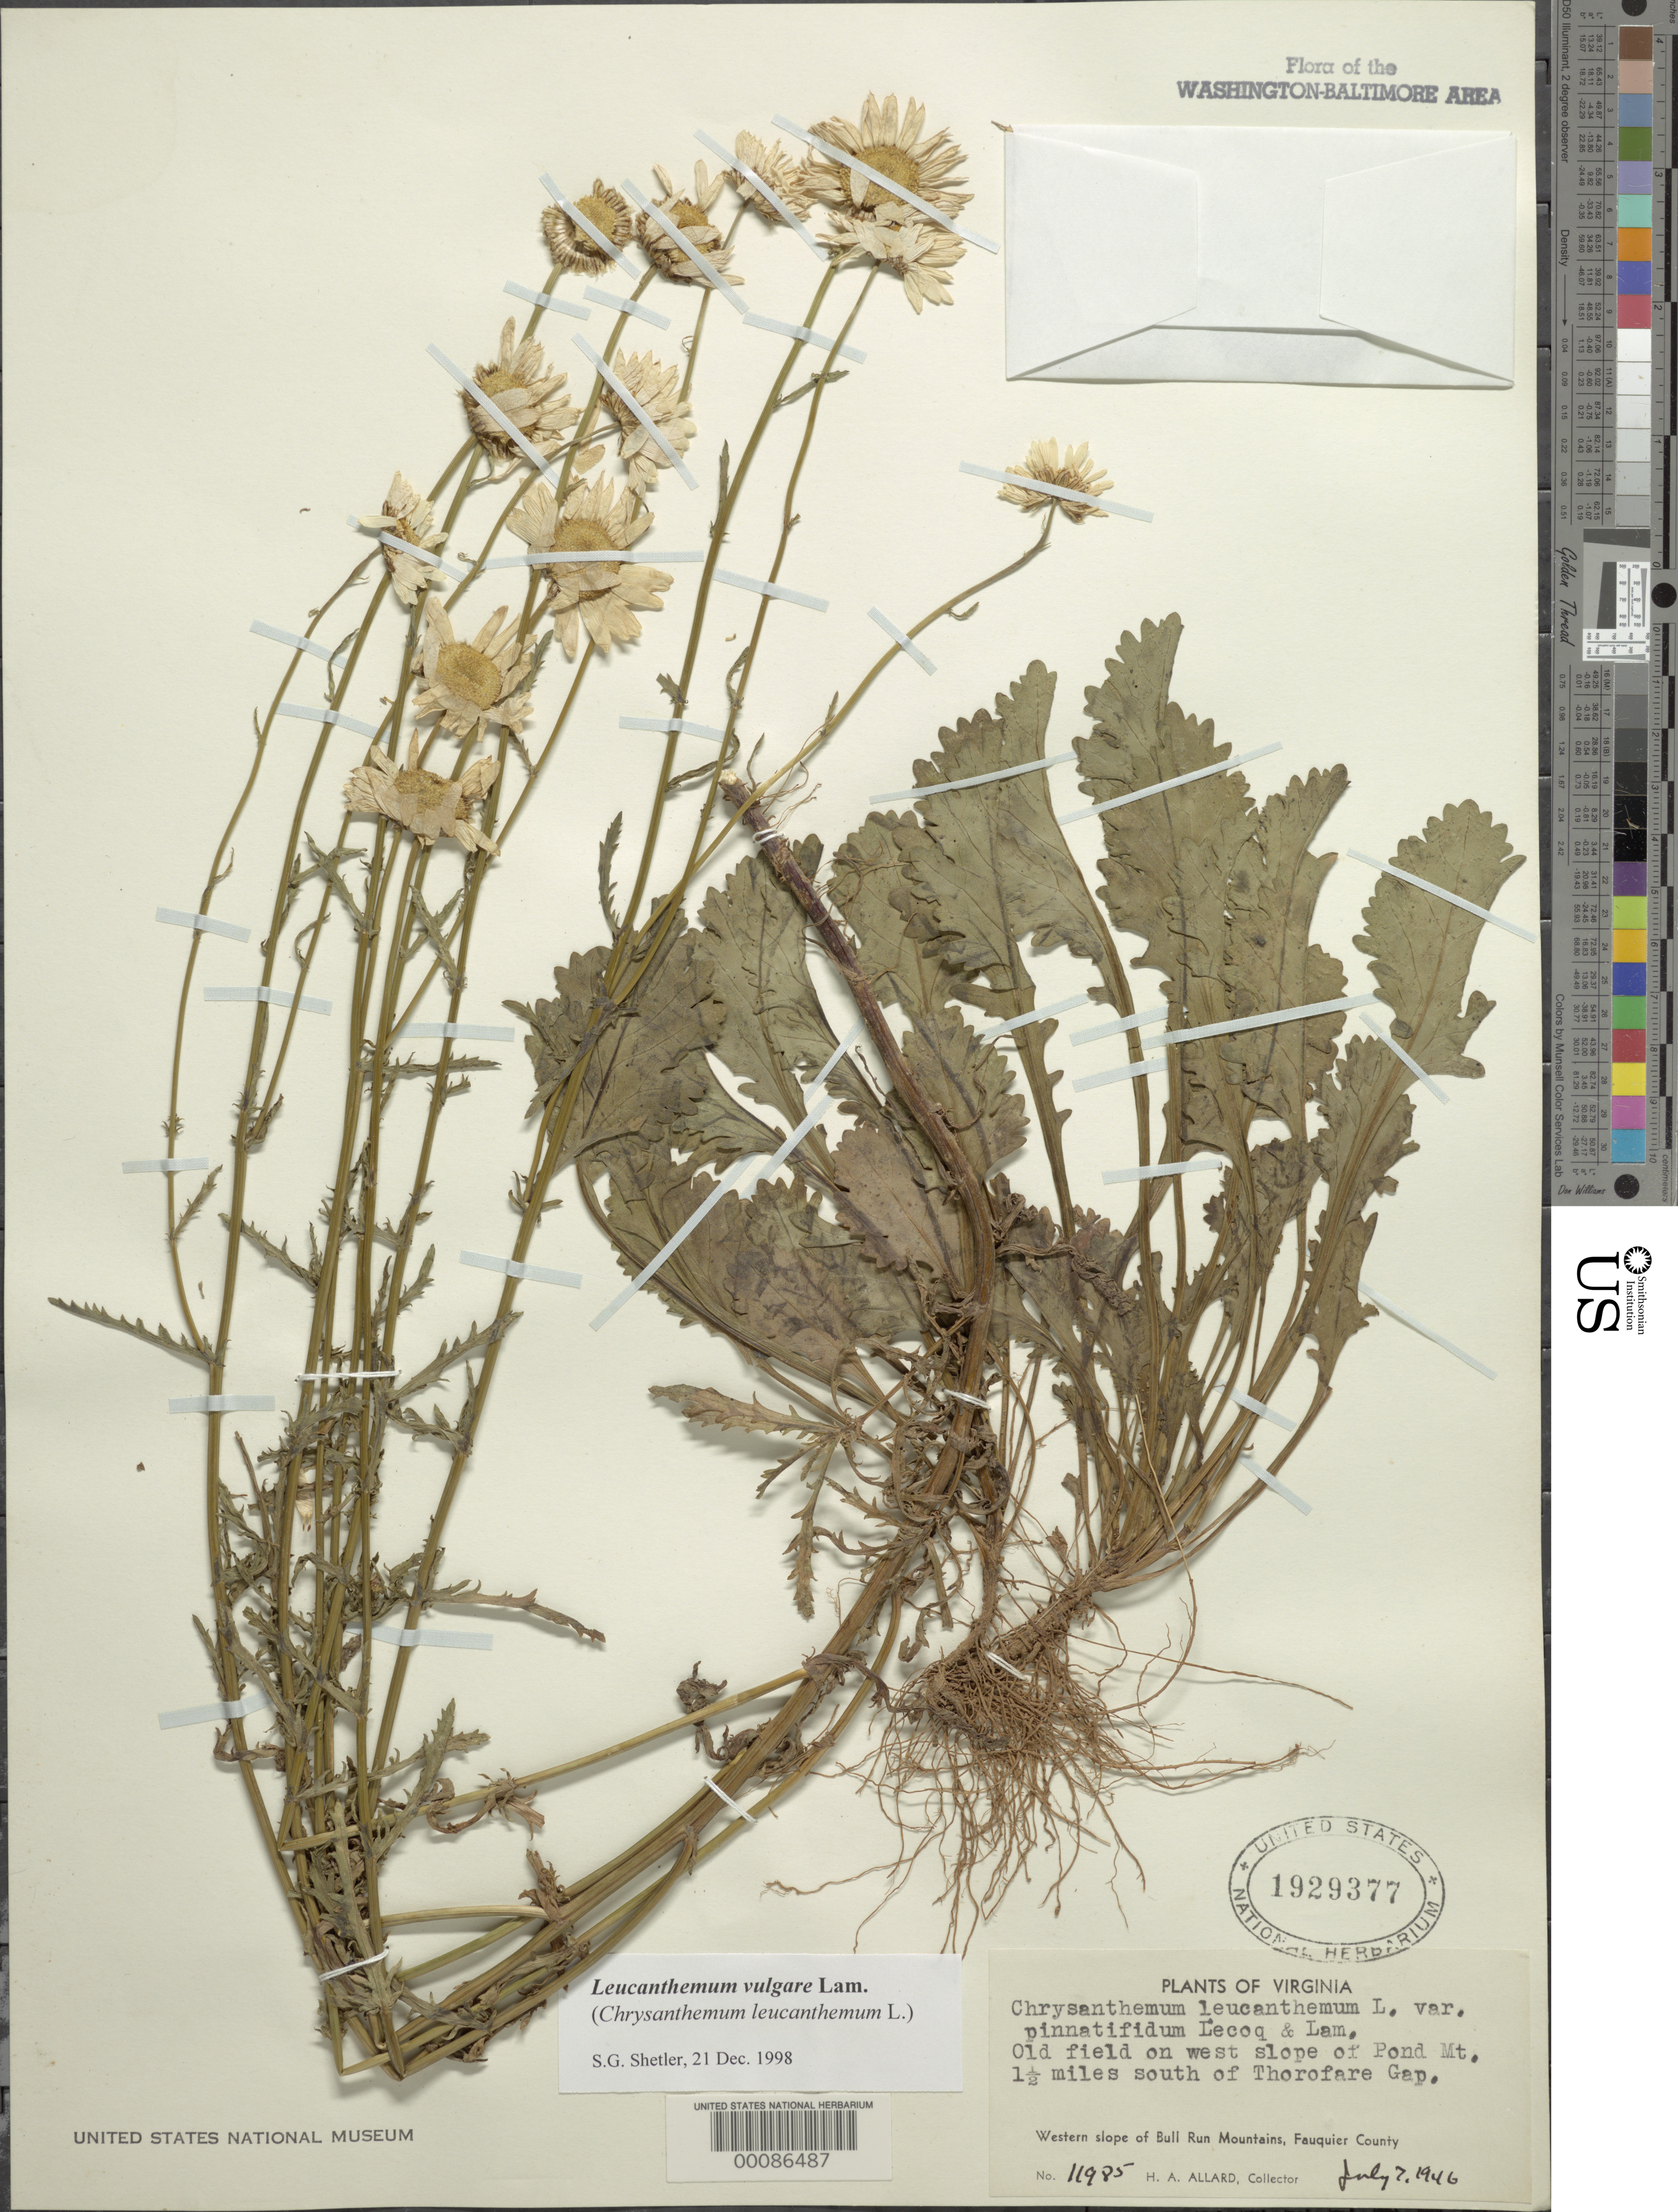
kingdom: Plantae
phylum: Tracheophyta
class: Magnoliopsida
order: Asterales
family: Asteraceae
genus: Leucanthemum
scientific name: Leucanthemum vulgare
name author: Lam.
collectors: H. A. Allard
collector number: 11985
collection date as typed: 07 Jul 1946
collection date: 1946-07-07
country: United States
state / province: Virginia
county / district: Fauquier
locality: South of Thorofare Gap Pond Mountain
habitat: Old field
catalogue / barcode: US 1929377